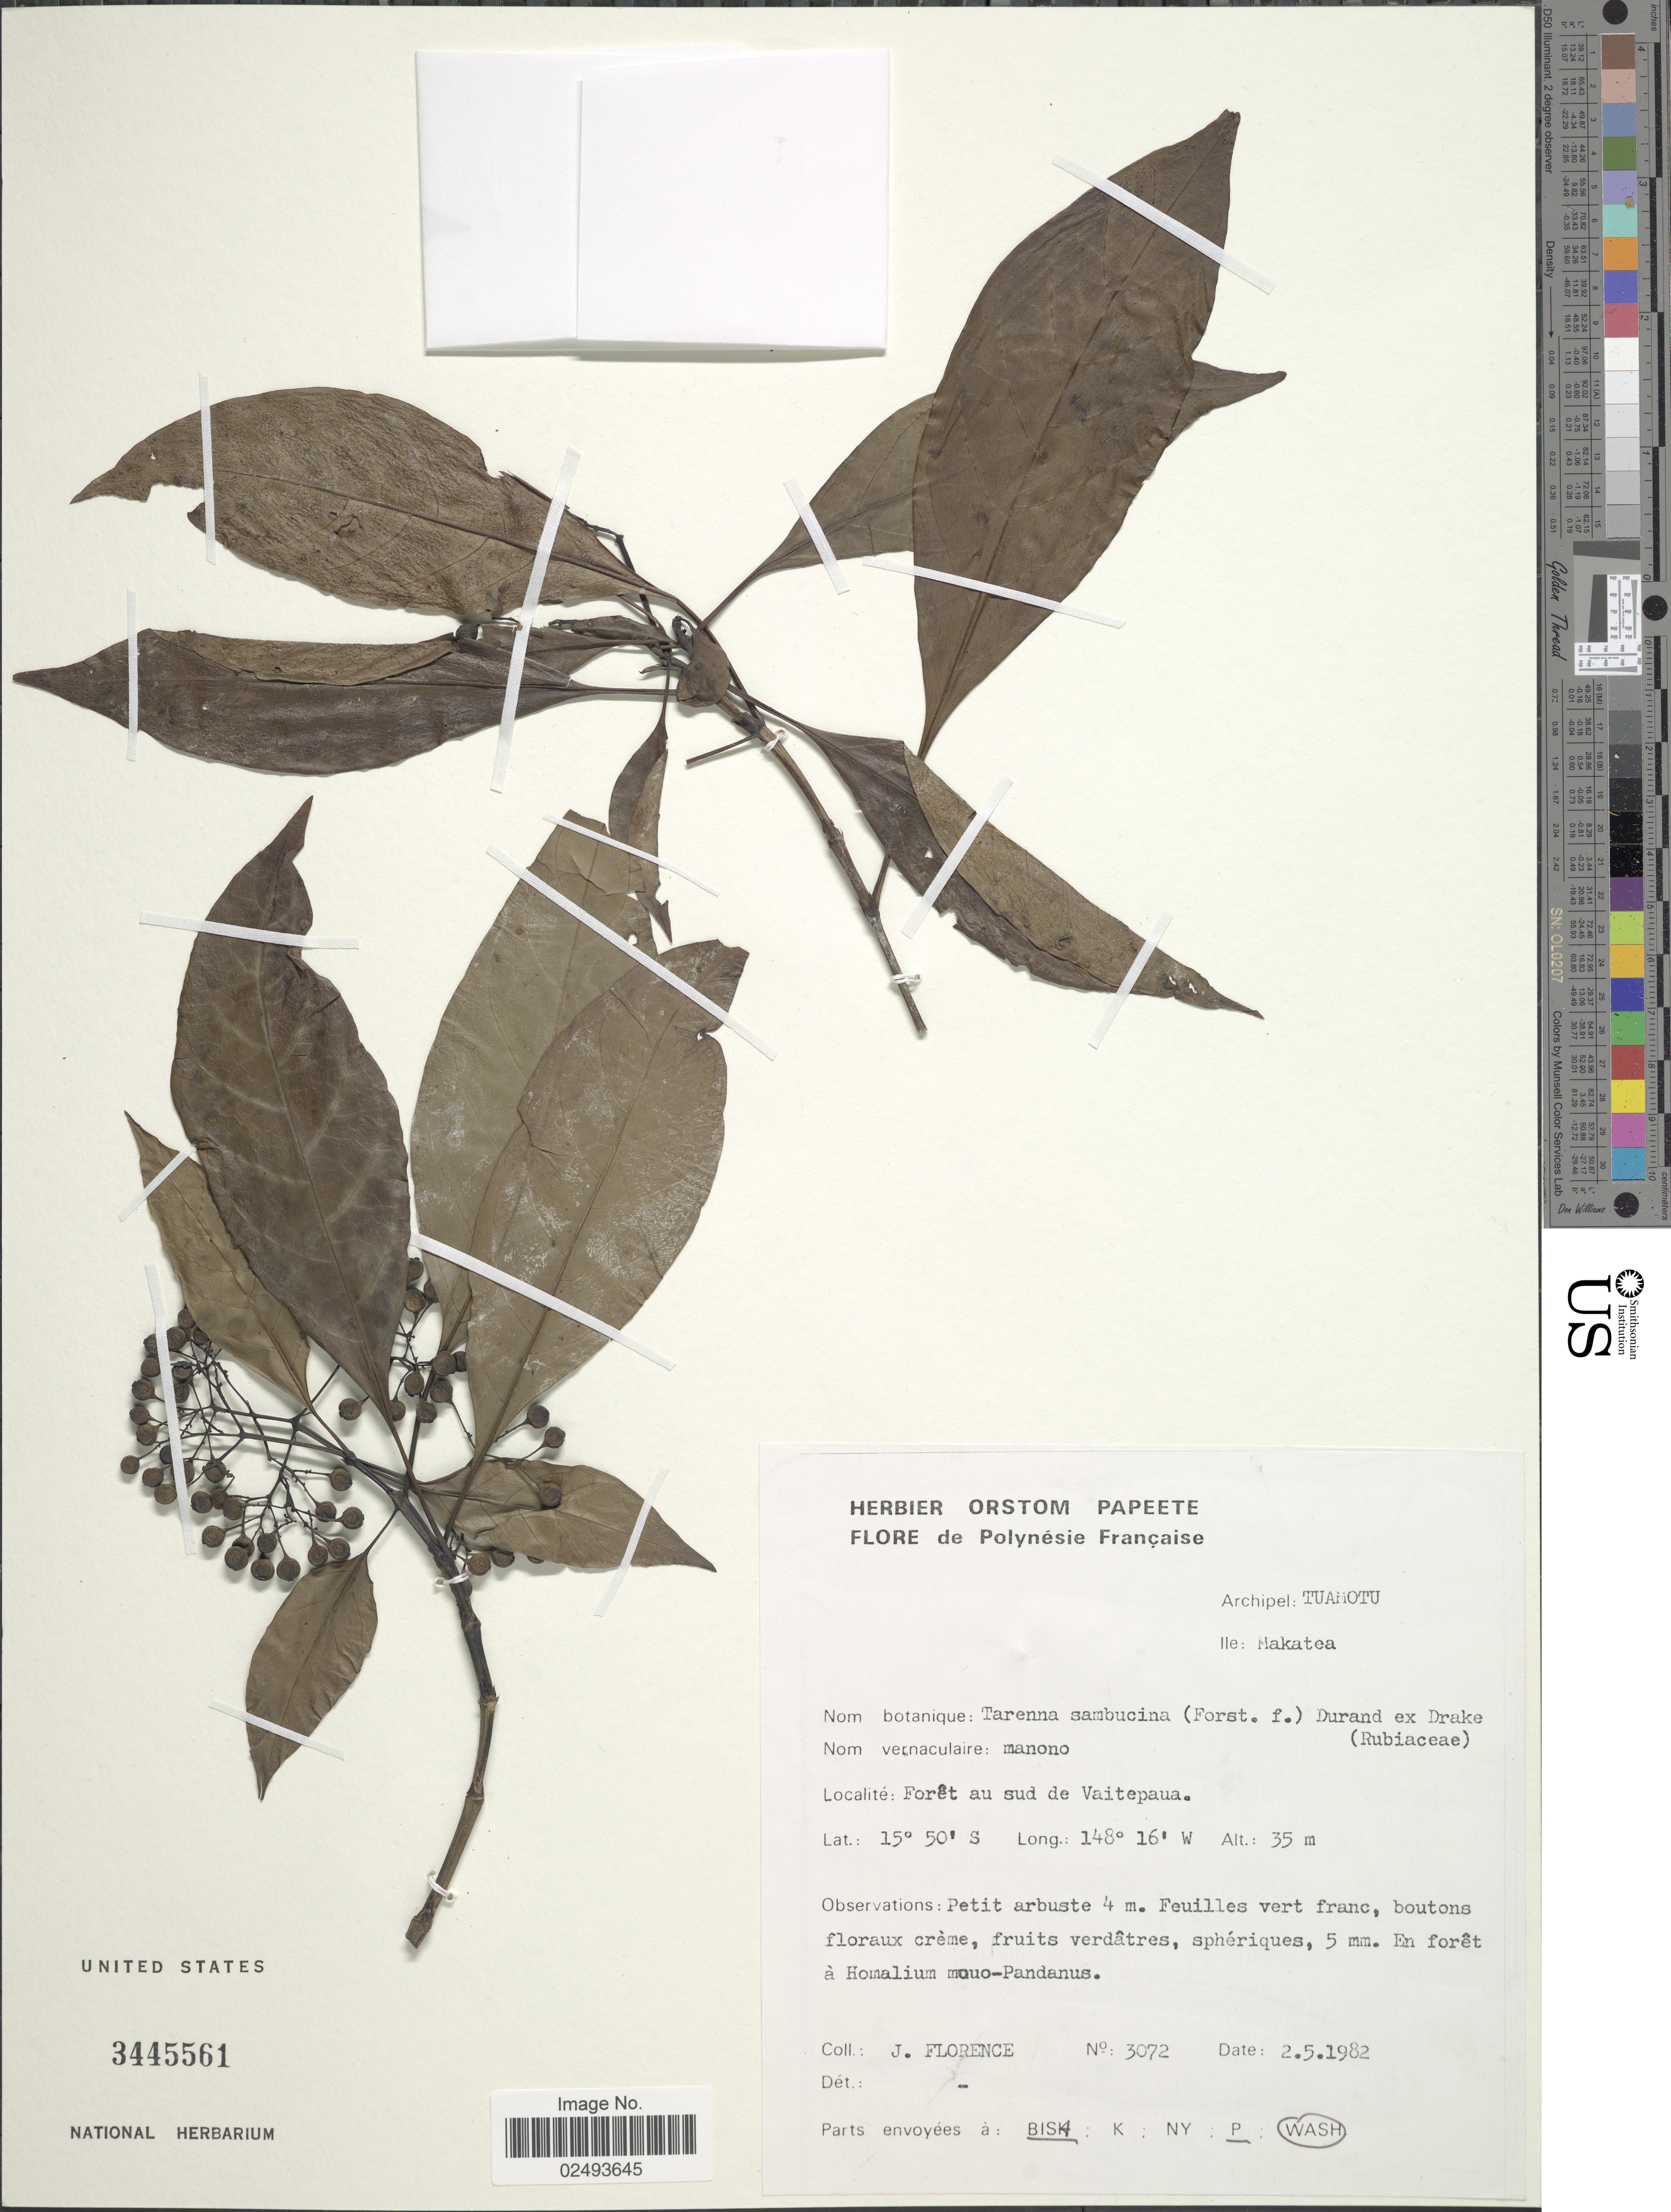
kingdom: Plantae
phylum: Tracheophyta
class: Magnoliopsida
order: Gentianales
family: Rubiaceae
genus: Tarenna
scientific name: Tarenna sambucina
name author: (G. Forst.) Drake ex Durand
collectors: J. Florence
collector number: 3072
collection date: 1982-05-02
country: French Polynesia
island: Makatea [Aurora]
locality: Archipel: Tuamotu, Ile: Makatea, Forest au sud de Vaitepaua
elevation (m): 35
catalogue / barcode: US 3445561